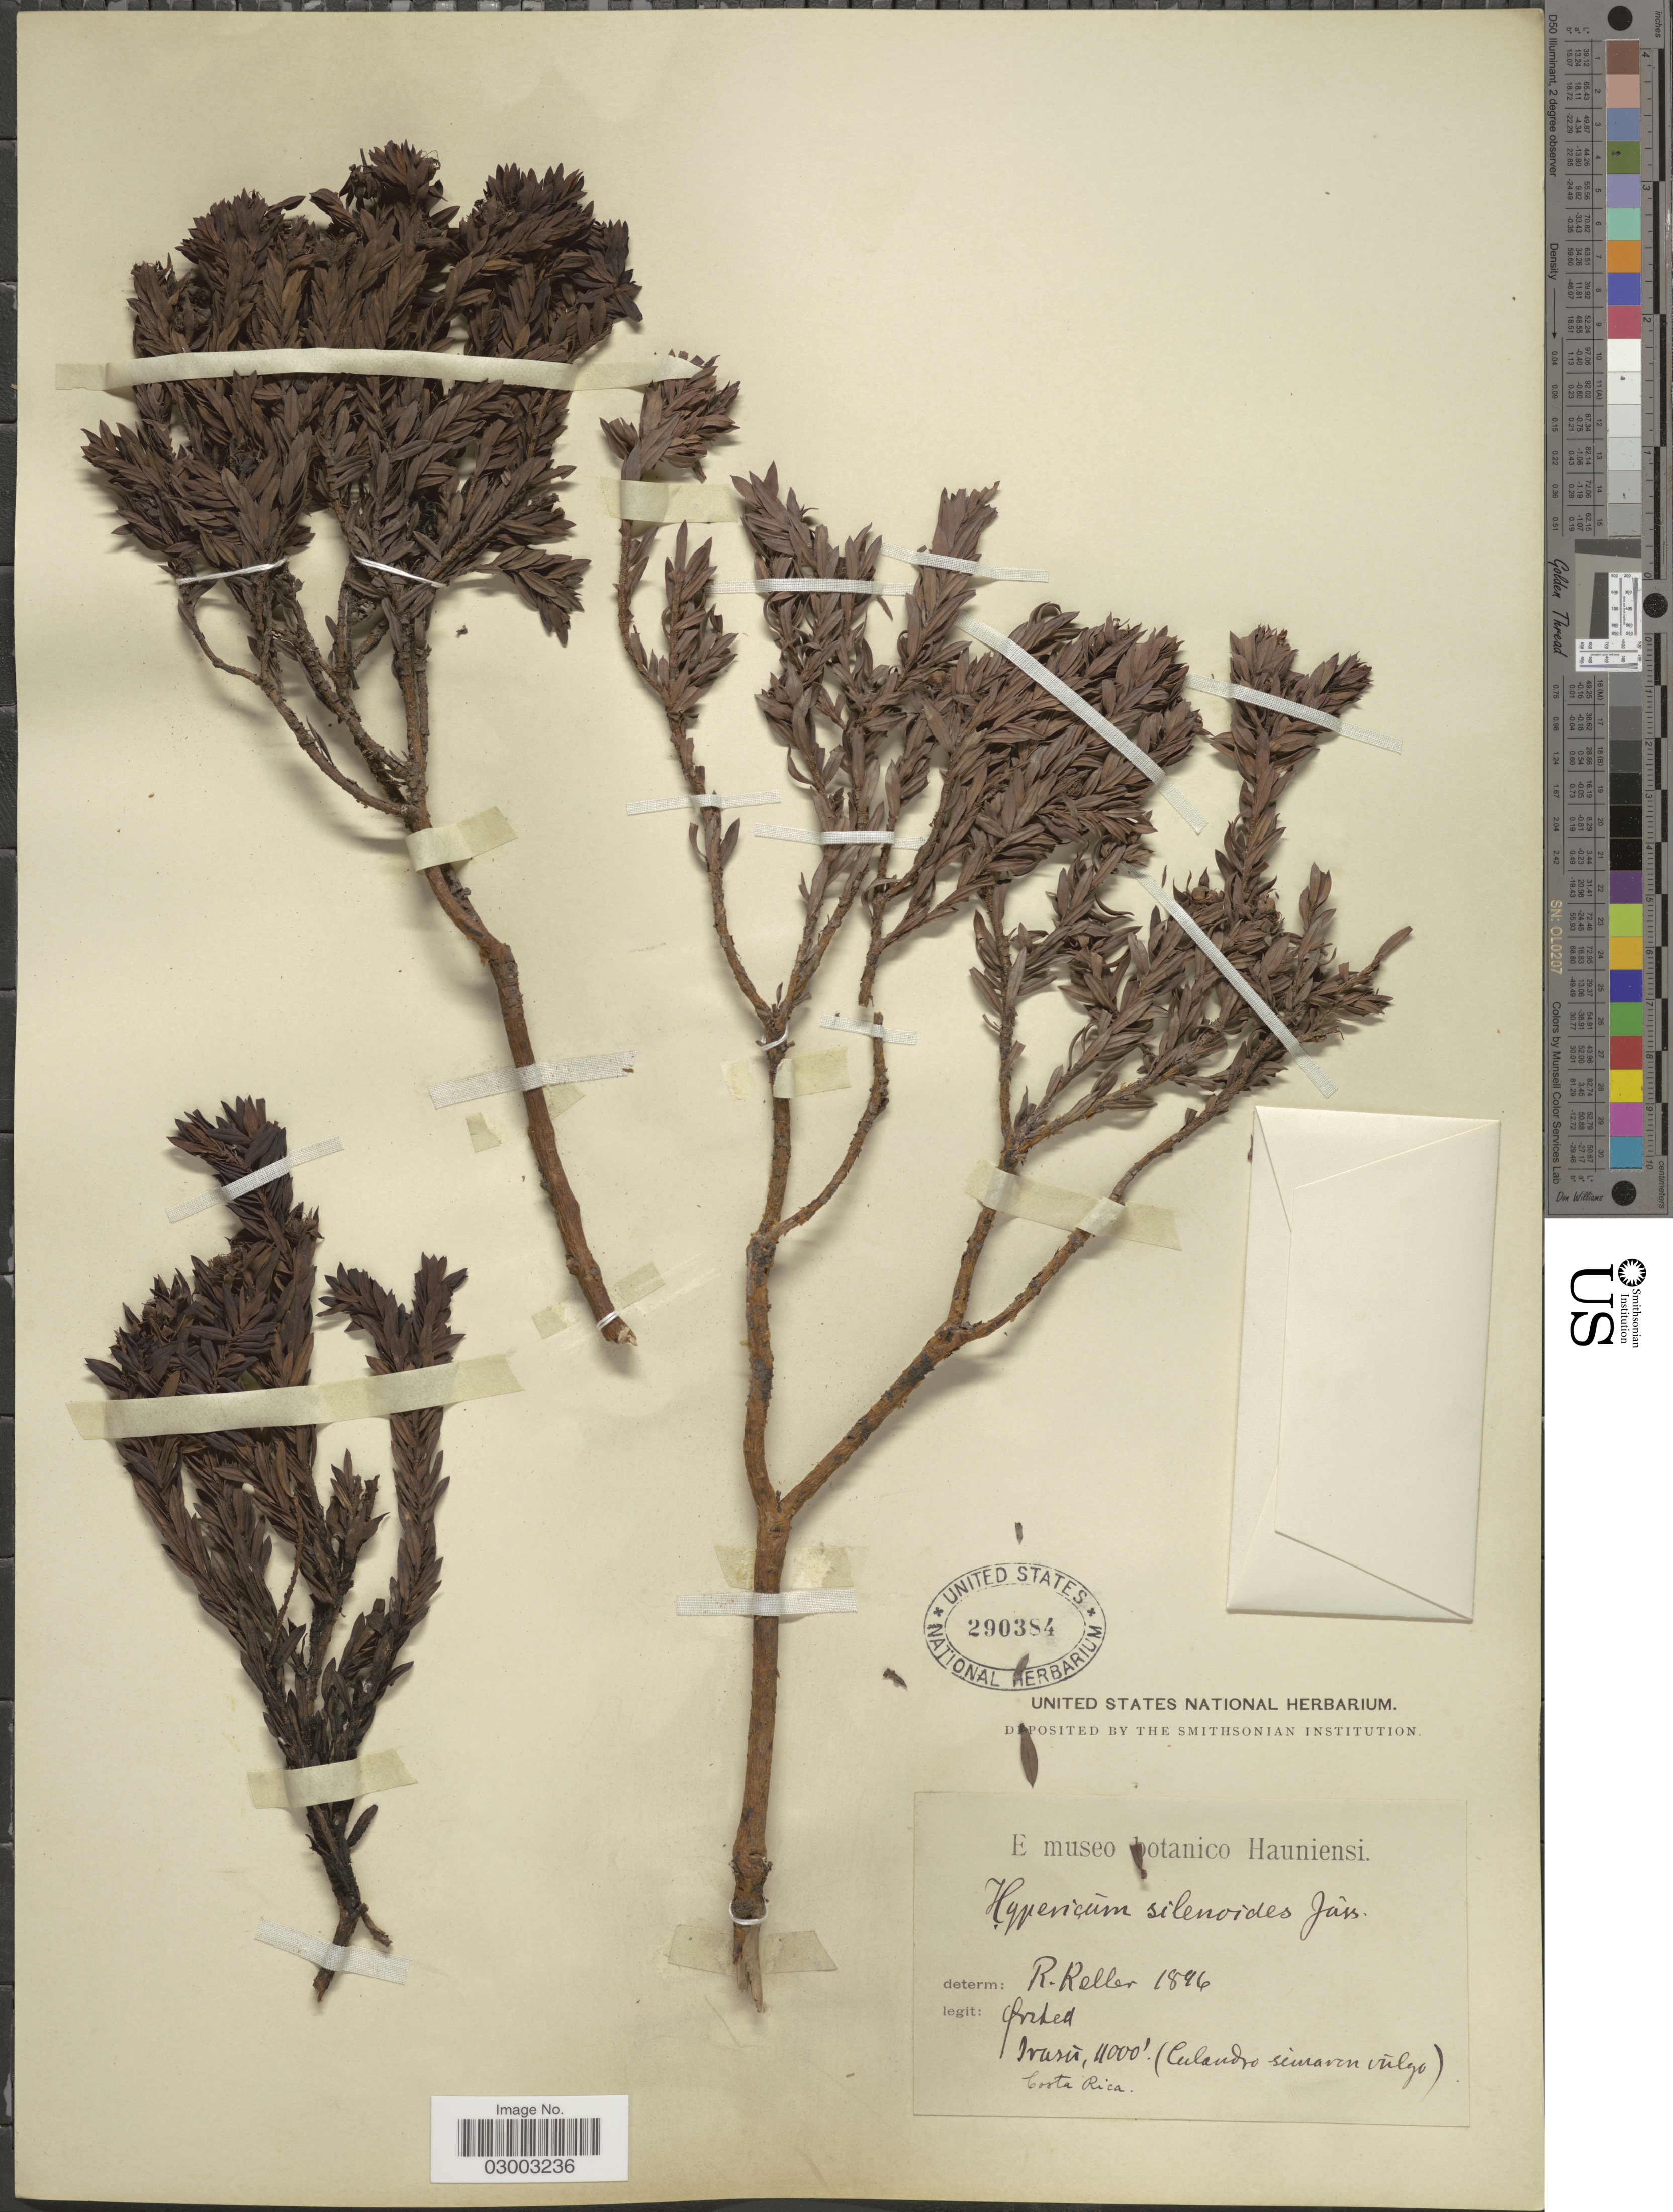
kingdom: Plantae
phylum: Tracheophyta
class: Magnoliopsida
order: Malpighiales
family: Hypericaceae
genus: Hypericum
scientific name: Hypericum irazuense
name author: Kuntze ex N. Robson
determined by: Strong, Mark T., (BOT), Smithsonian Institution - National Museum of Natural History (UNITED STATES)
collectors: R. Keller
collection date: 1896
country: Costa Rica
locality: Irasú.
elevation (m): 1219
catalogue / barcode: US 290384